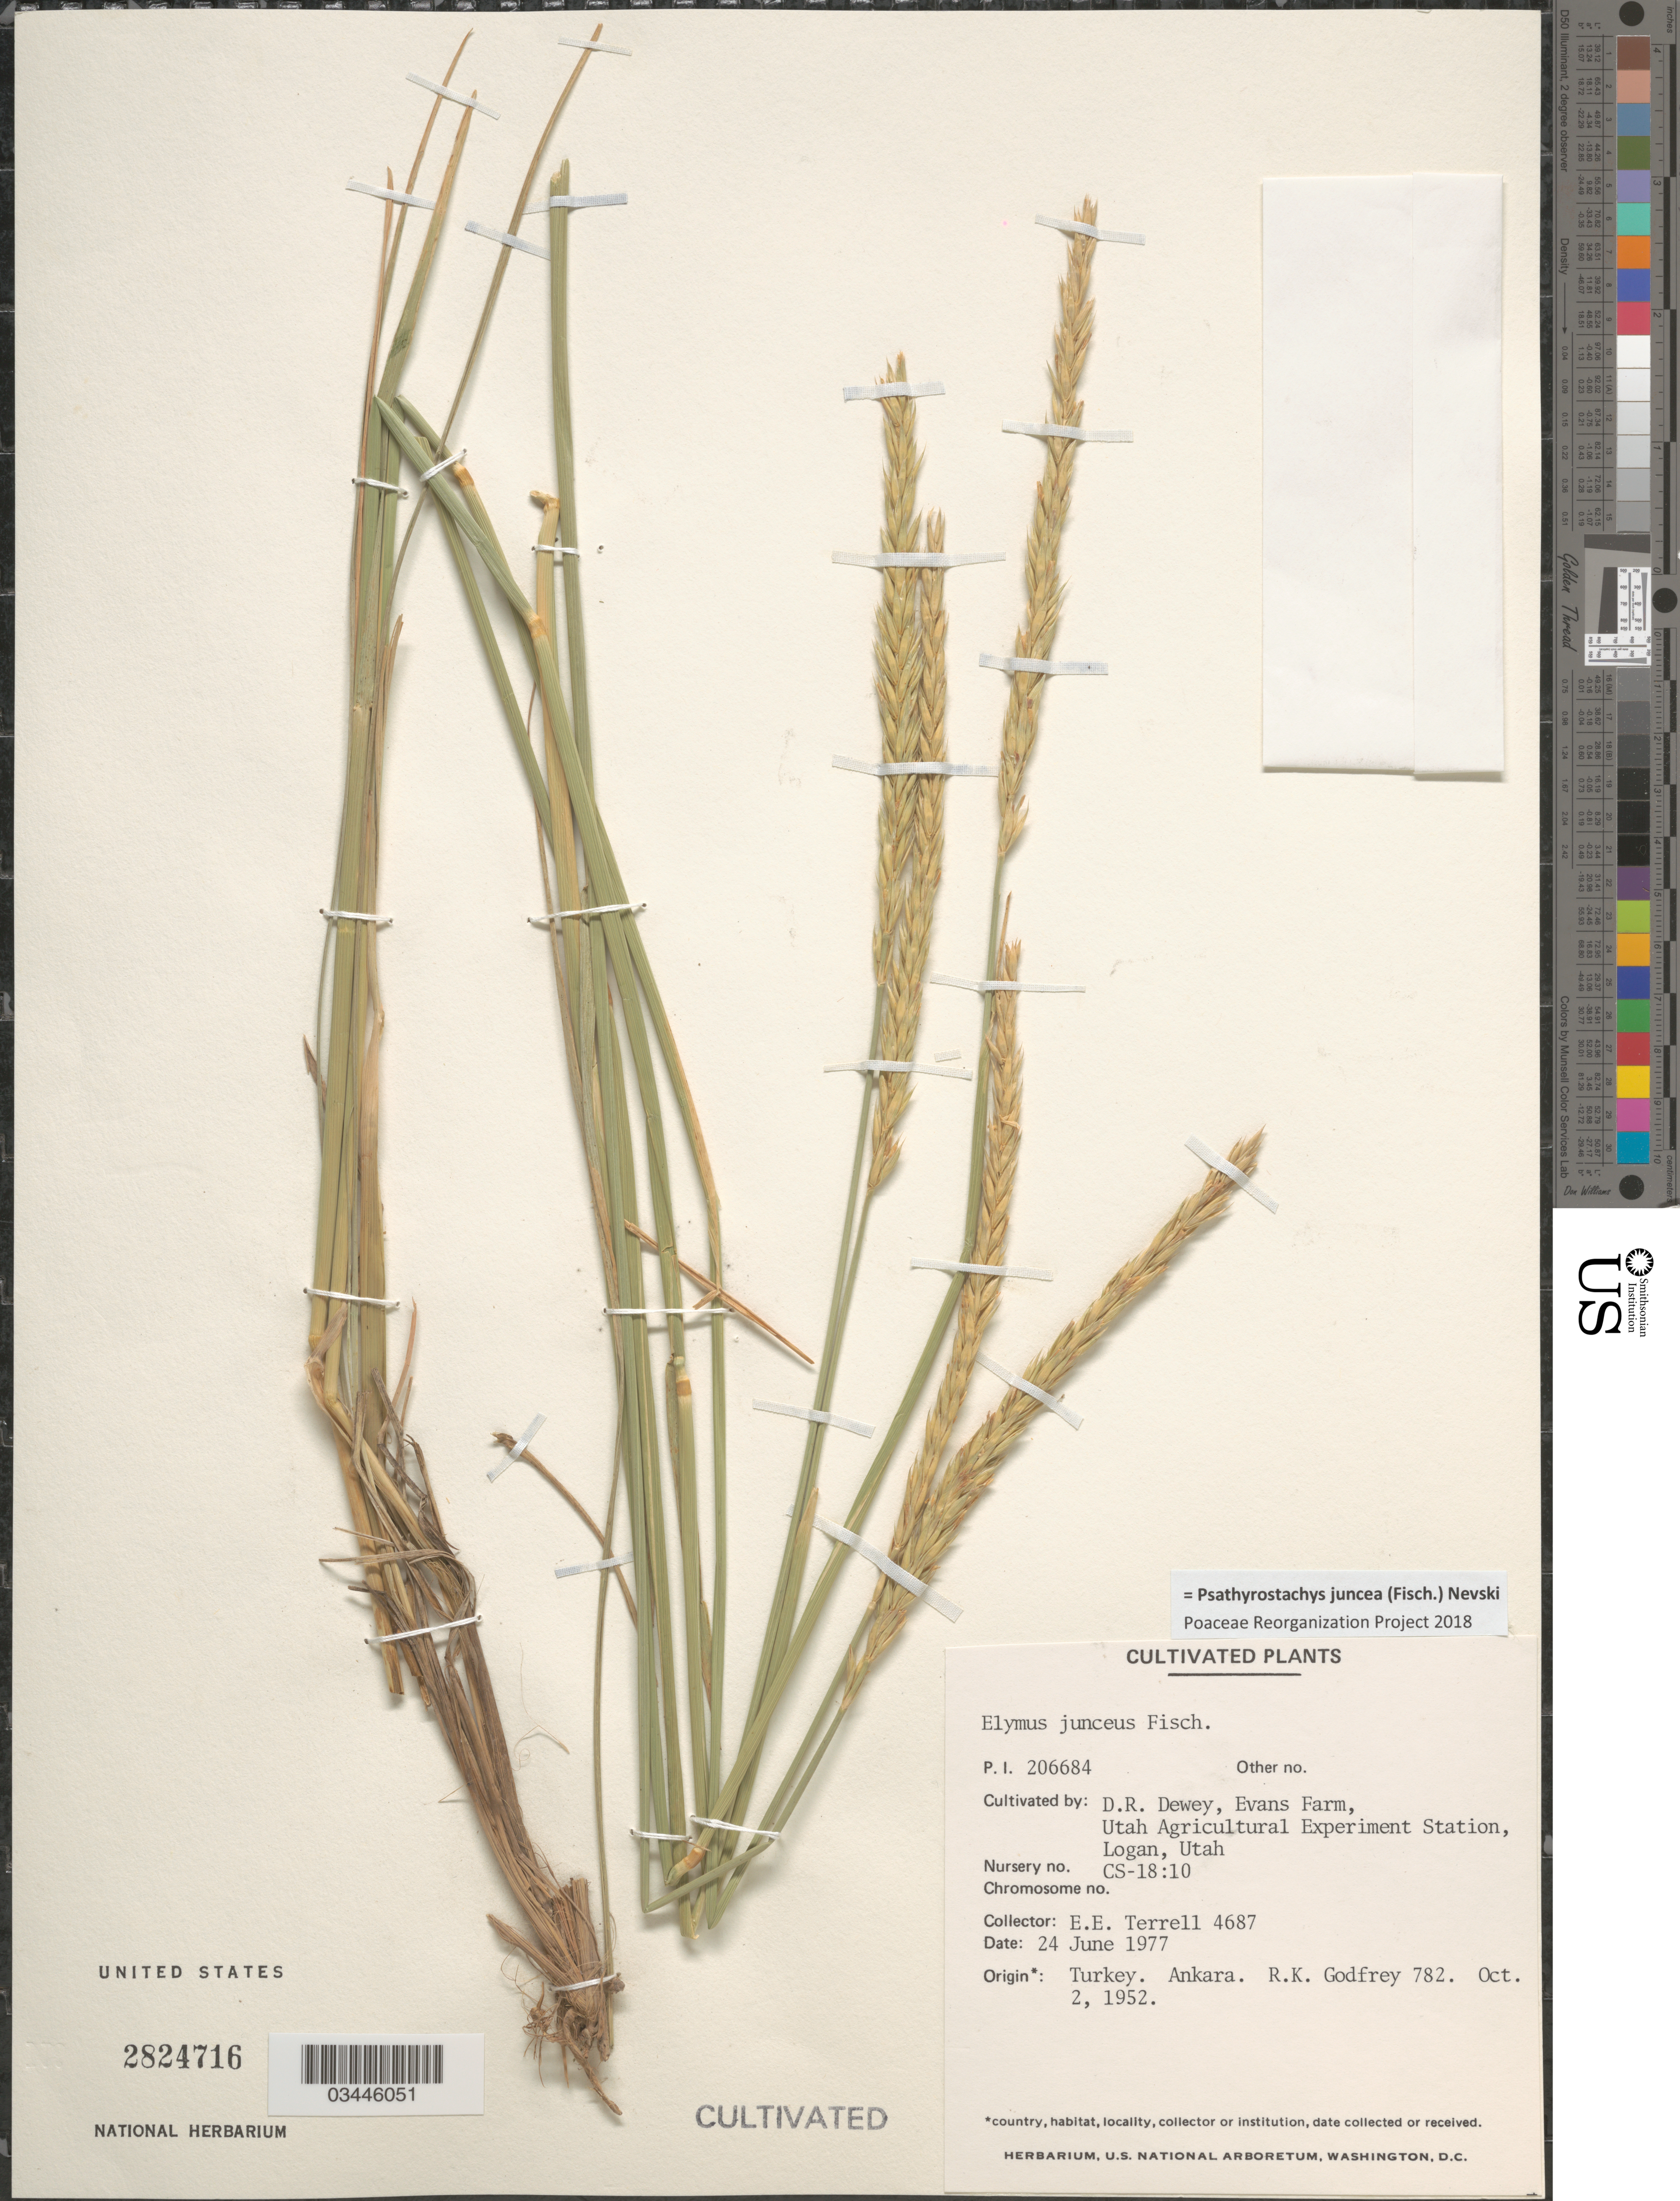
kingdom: Plantae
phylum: Tracheophyta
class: Liliopsida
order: Poales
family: Poaceae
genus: Psathyrostachys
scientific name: Psathyrostachys juncea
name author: (Fisch.) Nevki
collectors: D. Dewey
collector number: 206684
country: United States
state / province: Utah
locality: Evans Farm, Utah Agricultural Experiment Station, Logan. Nursery no. CS-18:10.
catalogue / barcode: US 2824716